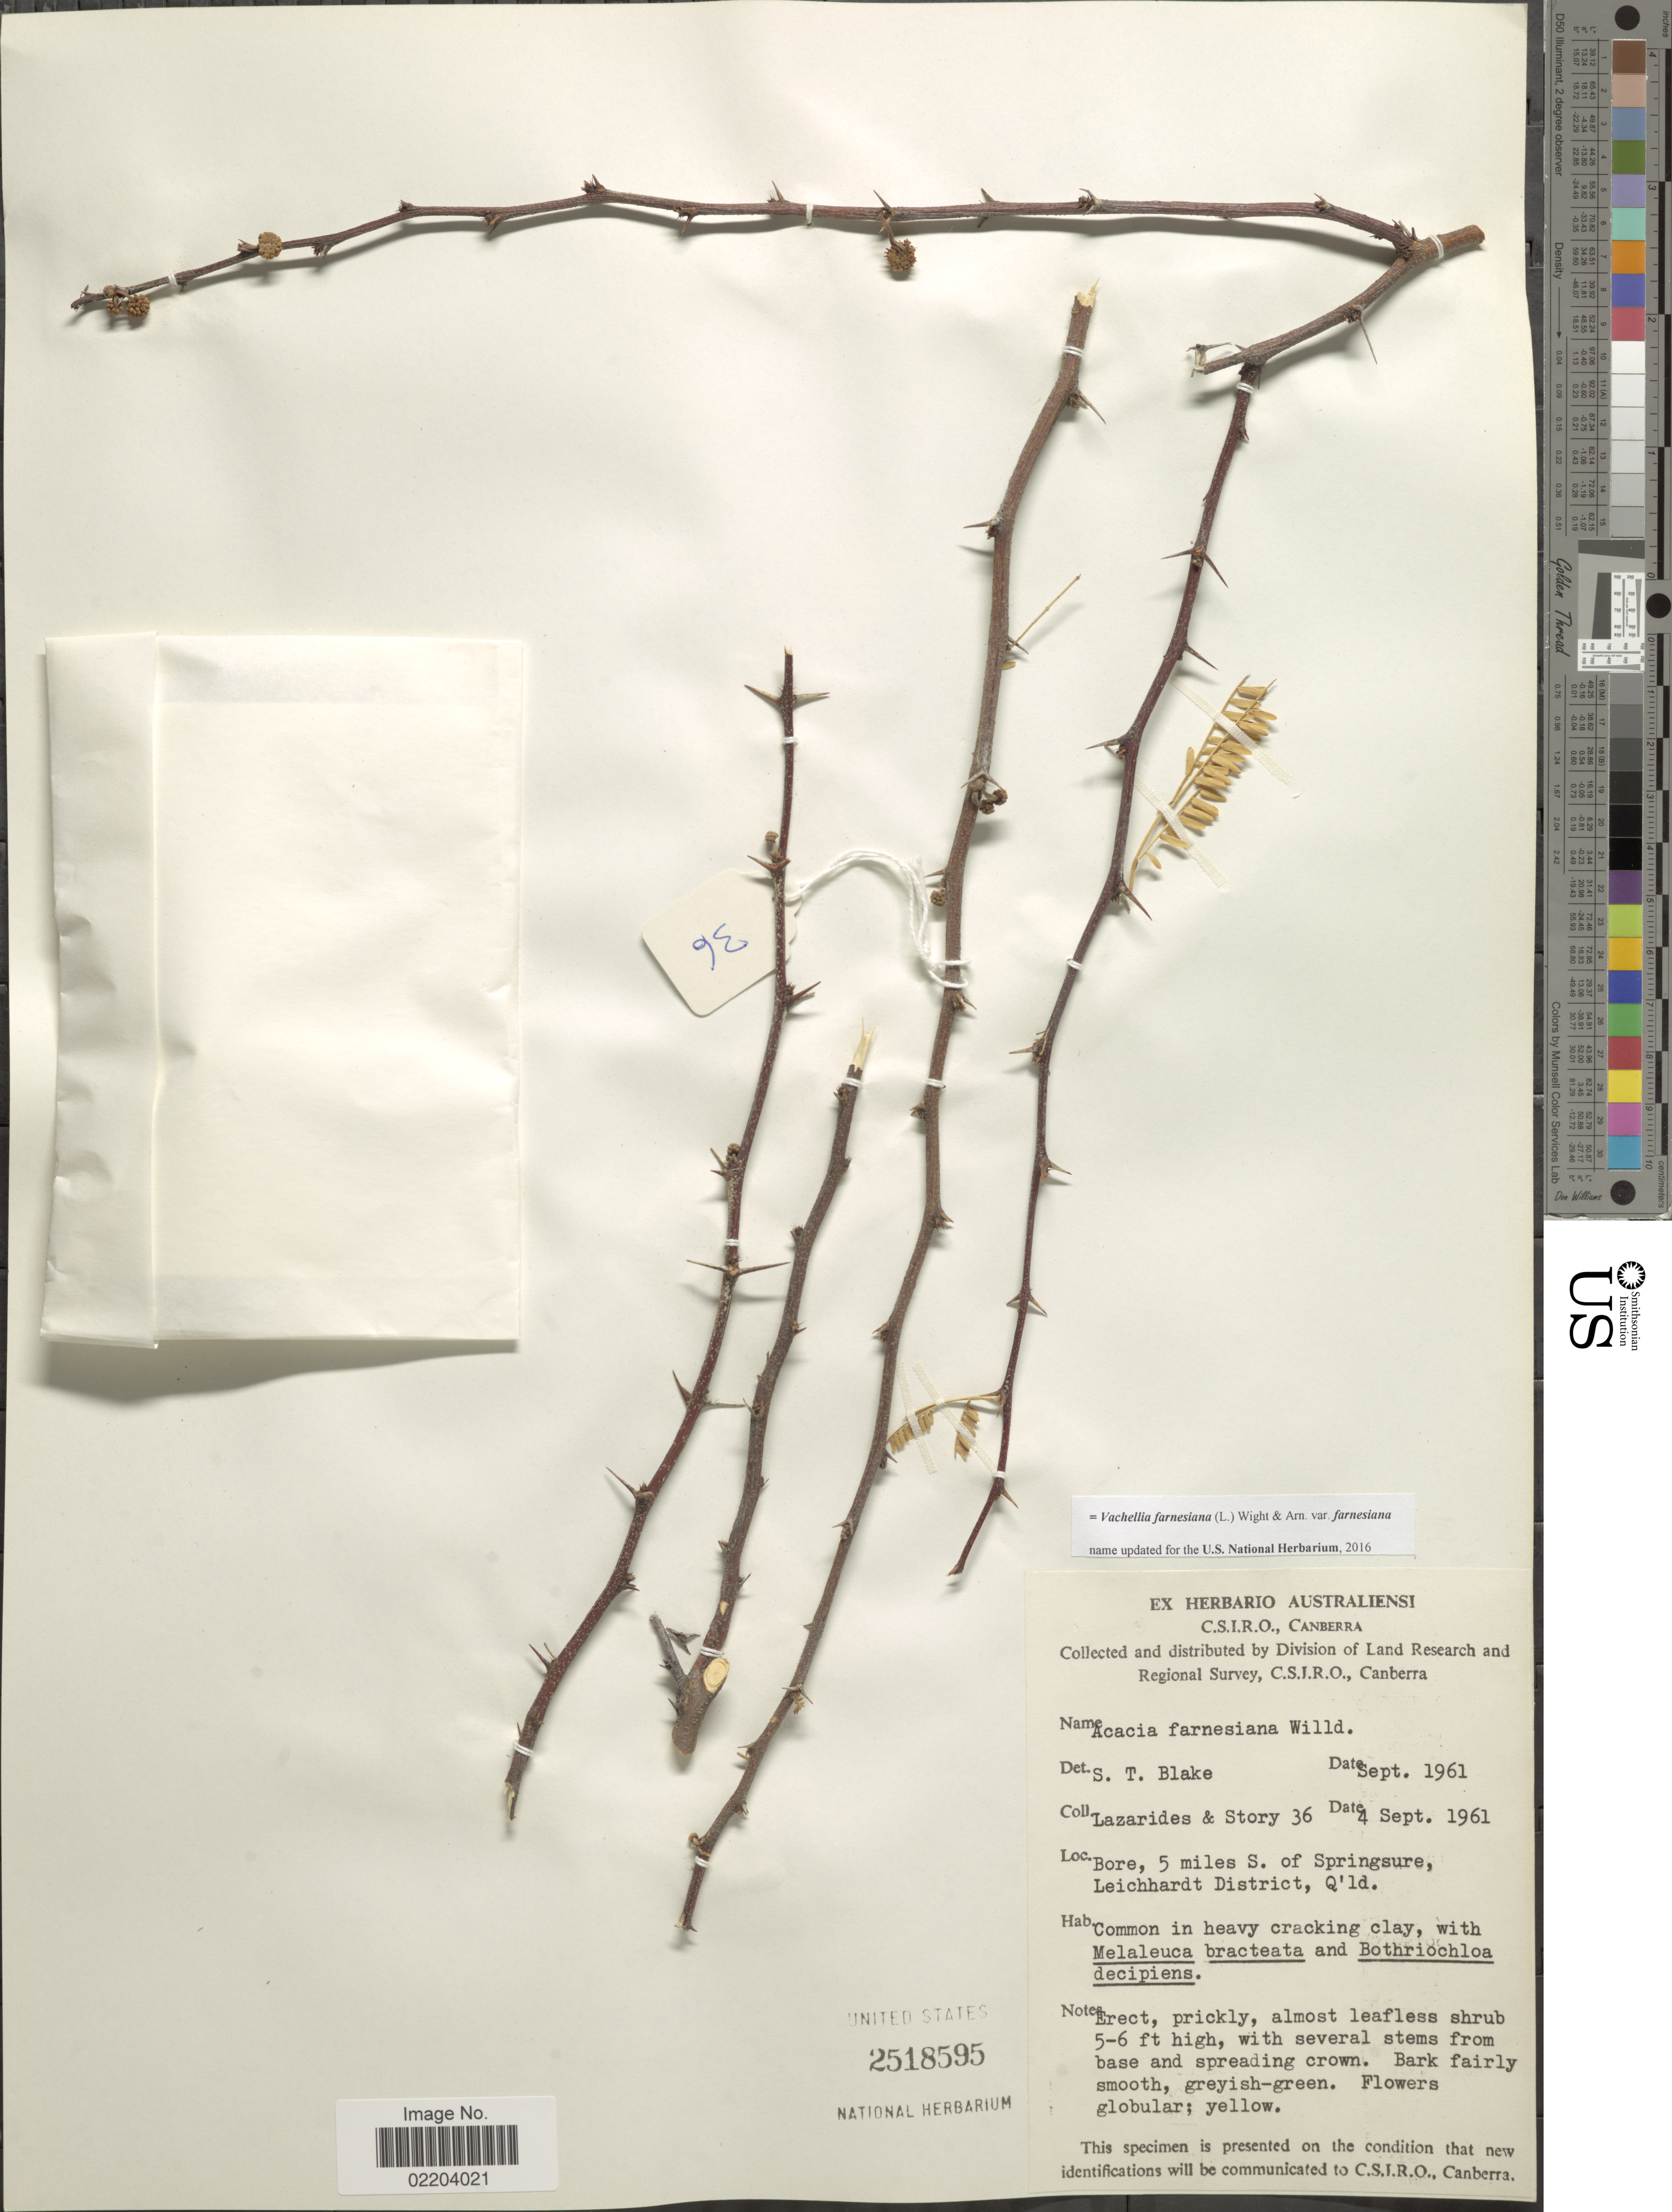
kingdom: Plantae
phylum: Tracheophyta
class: Magnoliopsida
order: Fabales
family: Fabaceae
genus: Vachellia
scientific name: Vachellia farnesiana var. farnesiana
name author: (L.) Wight & Arn.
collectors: M. Lazarides & -. Story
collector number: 36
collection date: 1961-09-04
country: Australia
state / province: Queensland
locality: Bore, 5 miles S. of Springsure, Leichhardt District, Q'ld.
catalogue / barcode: US 2518595